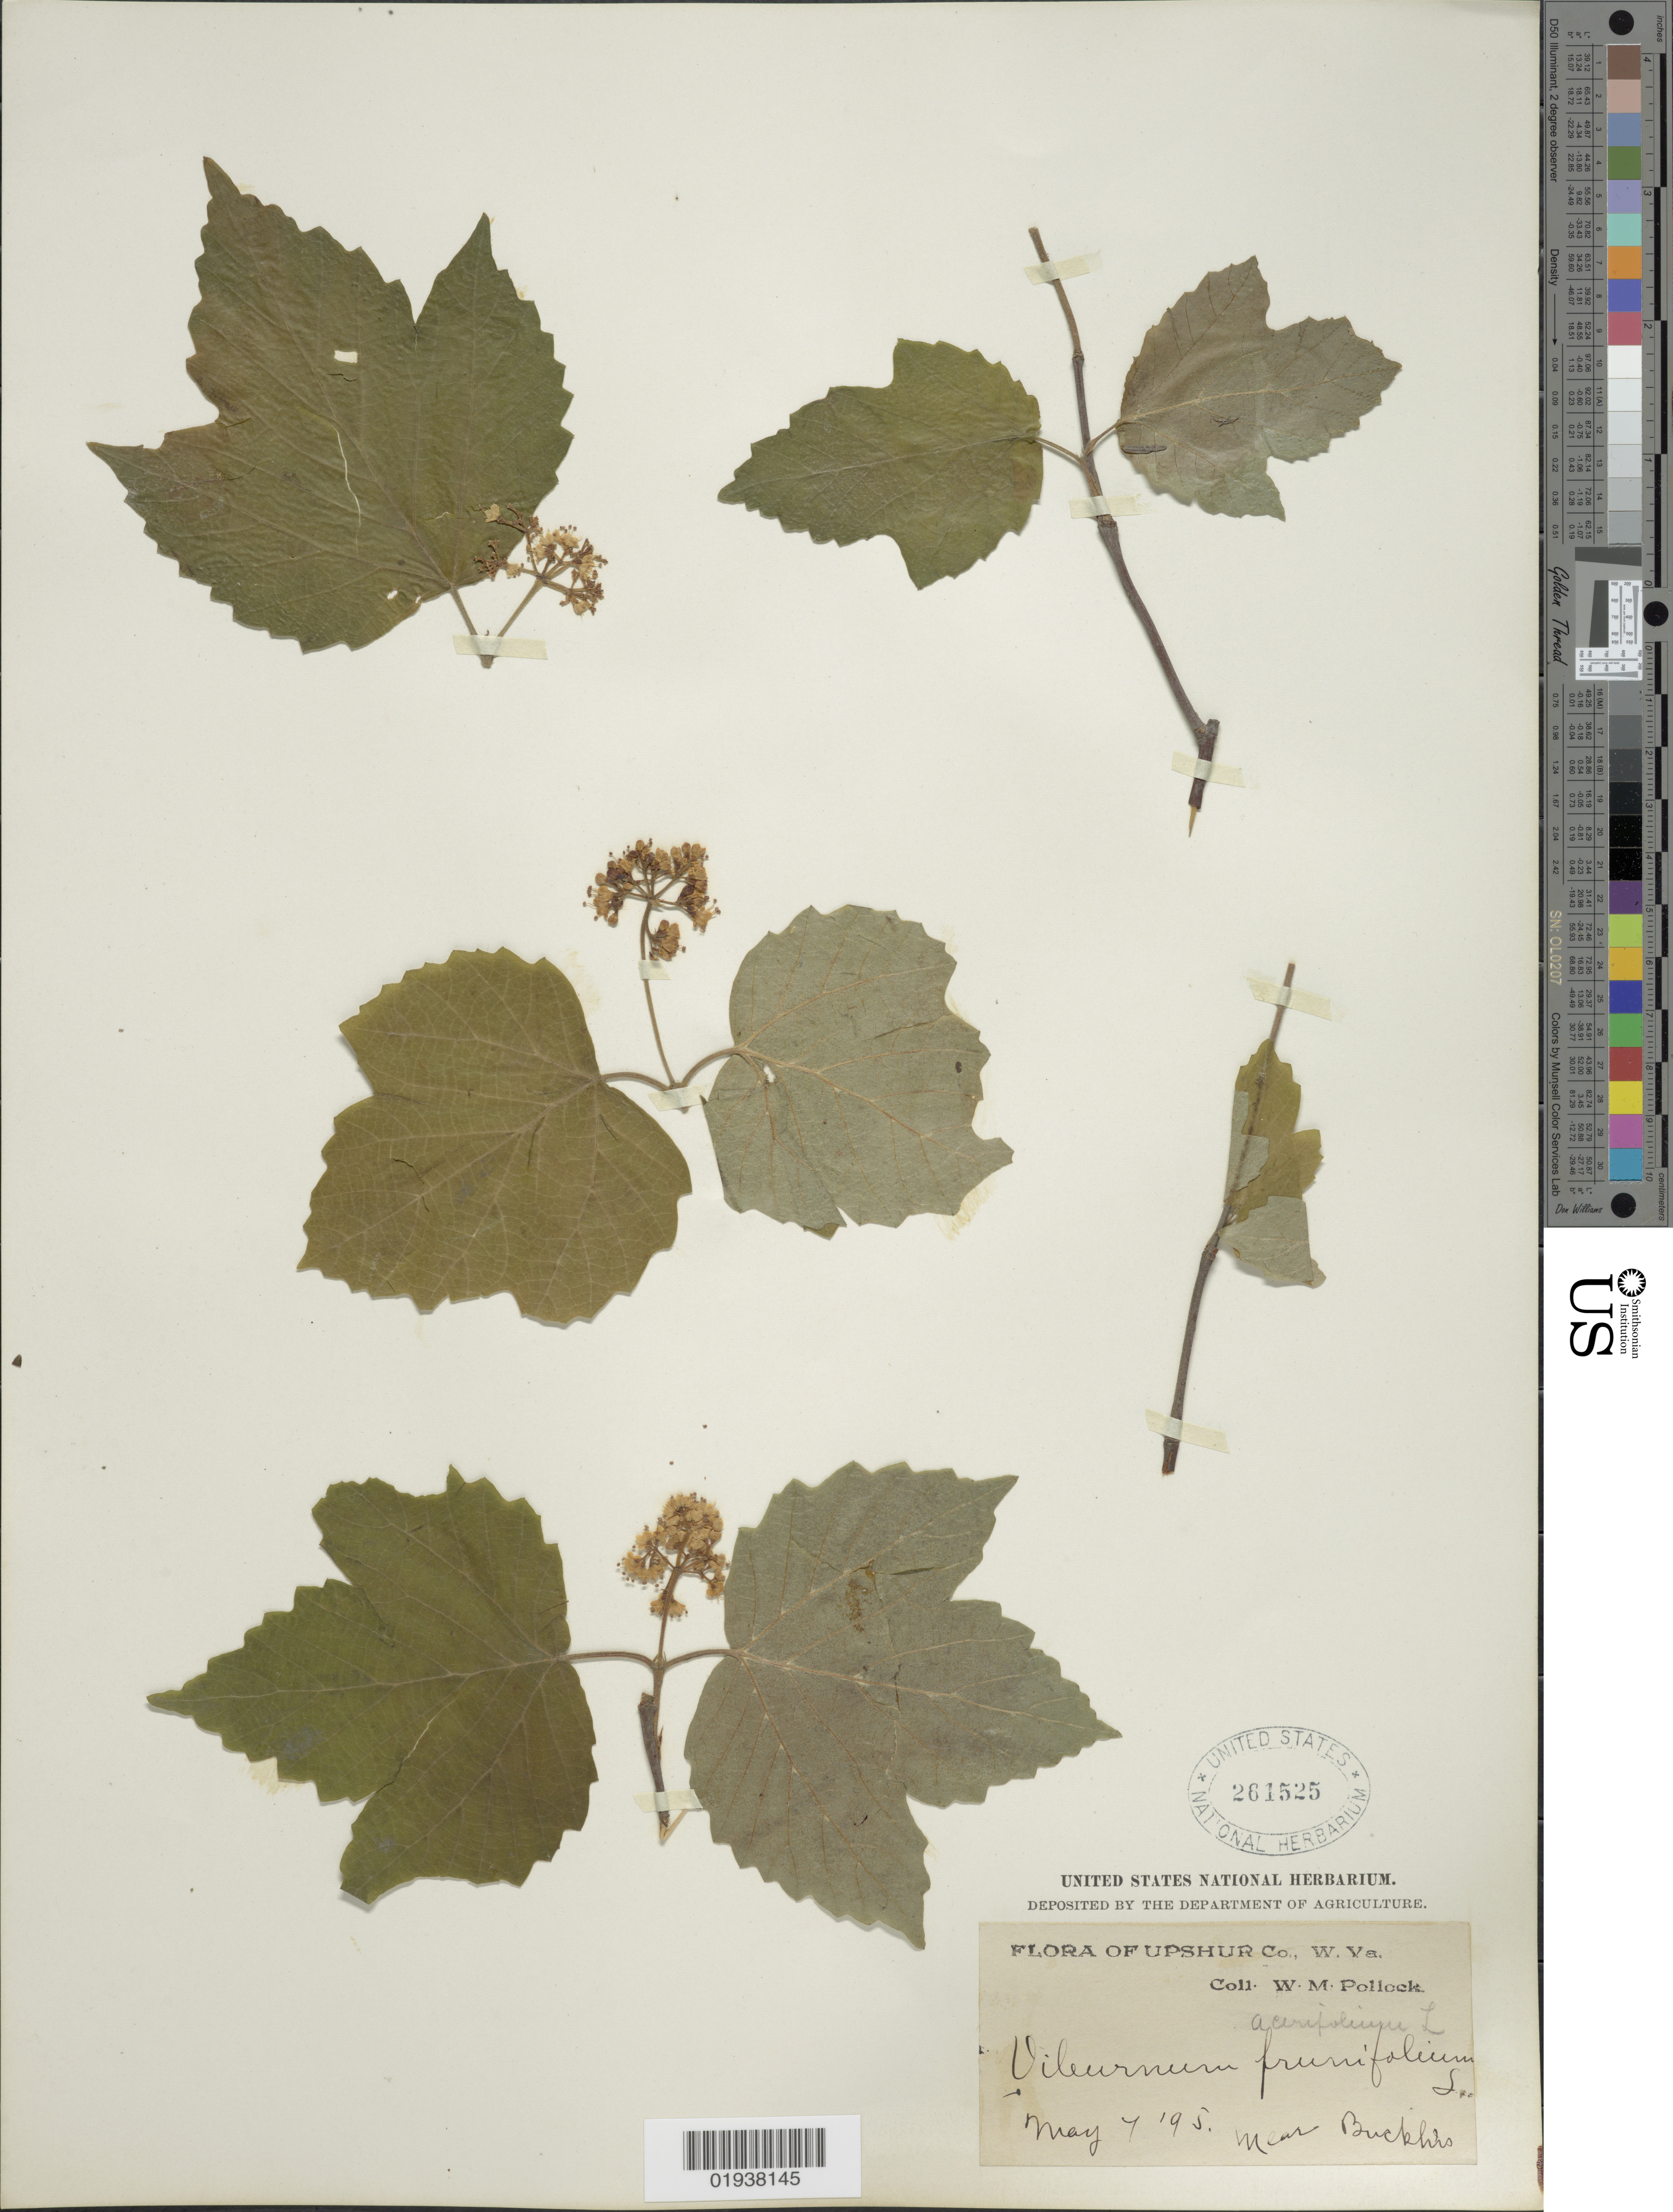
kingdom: Plantae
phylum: Tracheophyta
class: Magnoliopsida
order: Dipsacales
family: Viburnaceae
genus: Viburnum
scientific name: Viburnum acerifolium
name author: L.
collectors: W. M. Pollock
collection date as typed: Transcribed d/m/y: 7/5/95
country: United States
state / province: West Virginia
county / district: Upshur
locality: Near Buckh'n.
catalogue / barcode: US 261525